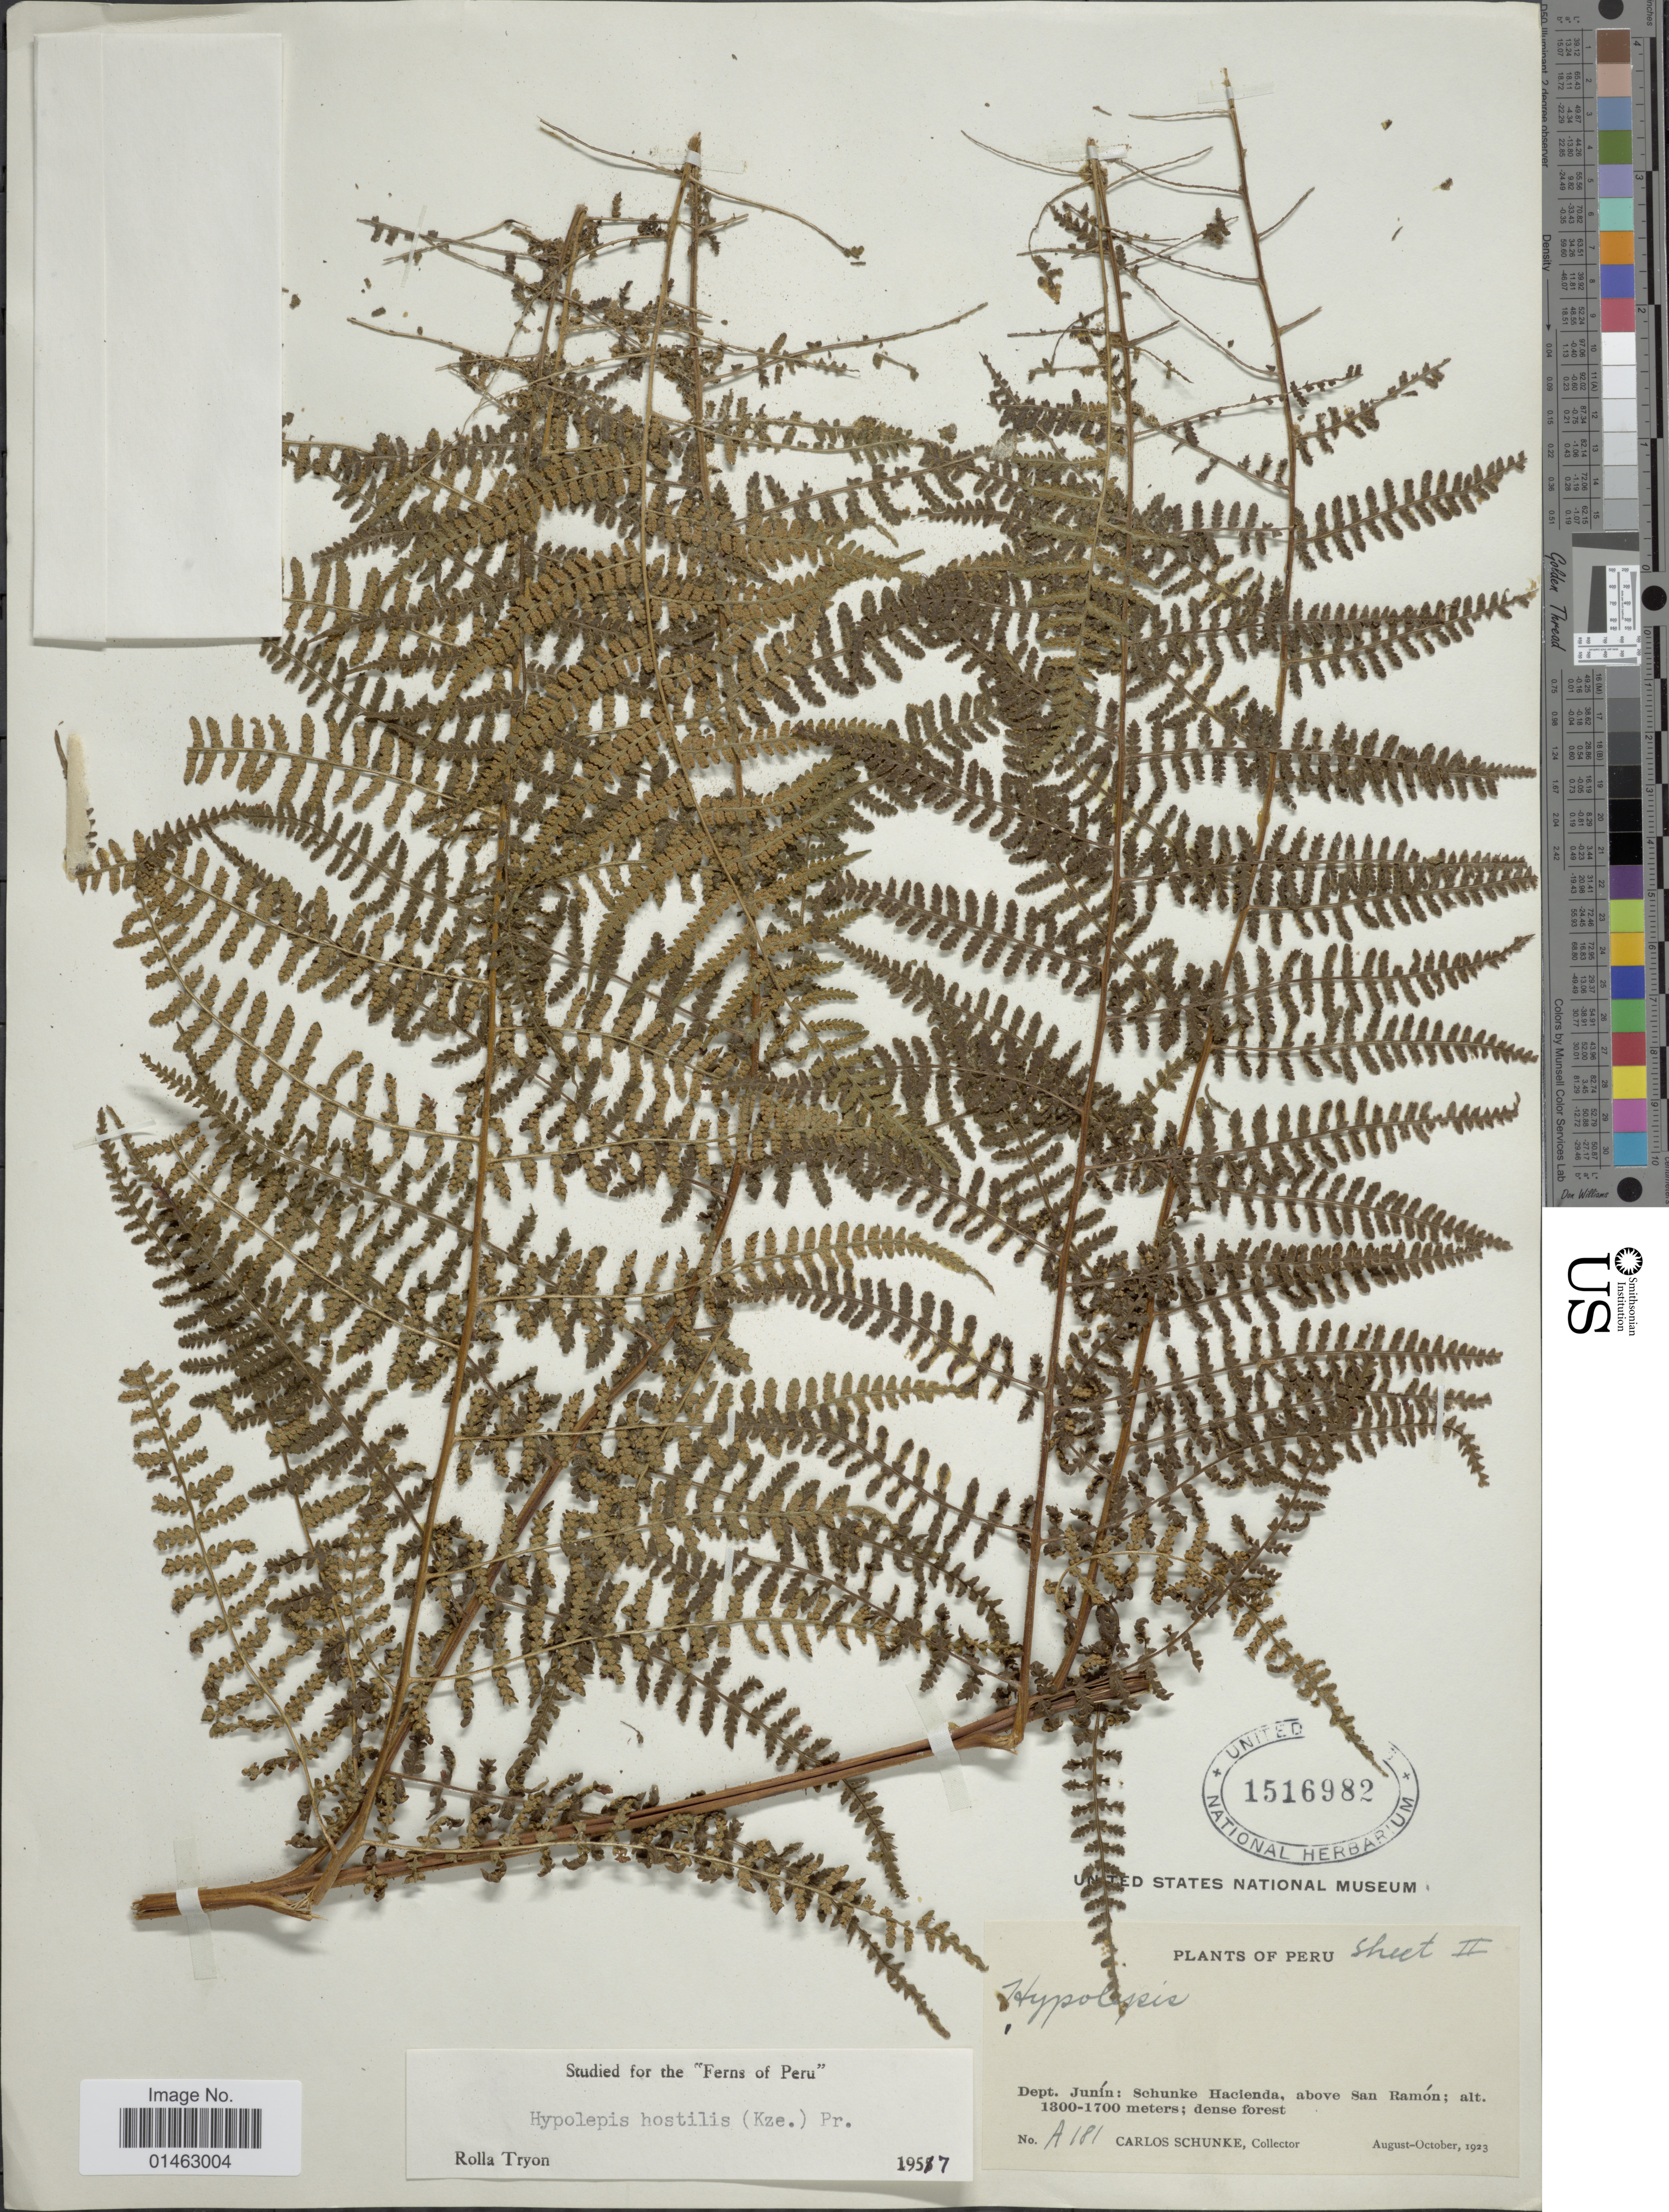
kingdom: Plantae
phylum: Tracheophyta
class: Polypodiopsida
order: Polypodiales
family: Dennstaedtiaceae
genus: Hypolepis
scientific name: Hypolepis hostilis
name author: (Kunze) C. Presl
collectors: C. Schunke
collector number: A 181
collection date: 1923-08/1923-10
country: Peru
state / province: Junín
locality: Dept. Junín: Scunke hacienda, above San Ramón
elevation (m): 1300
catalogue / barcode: US 1516982